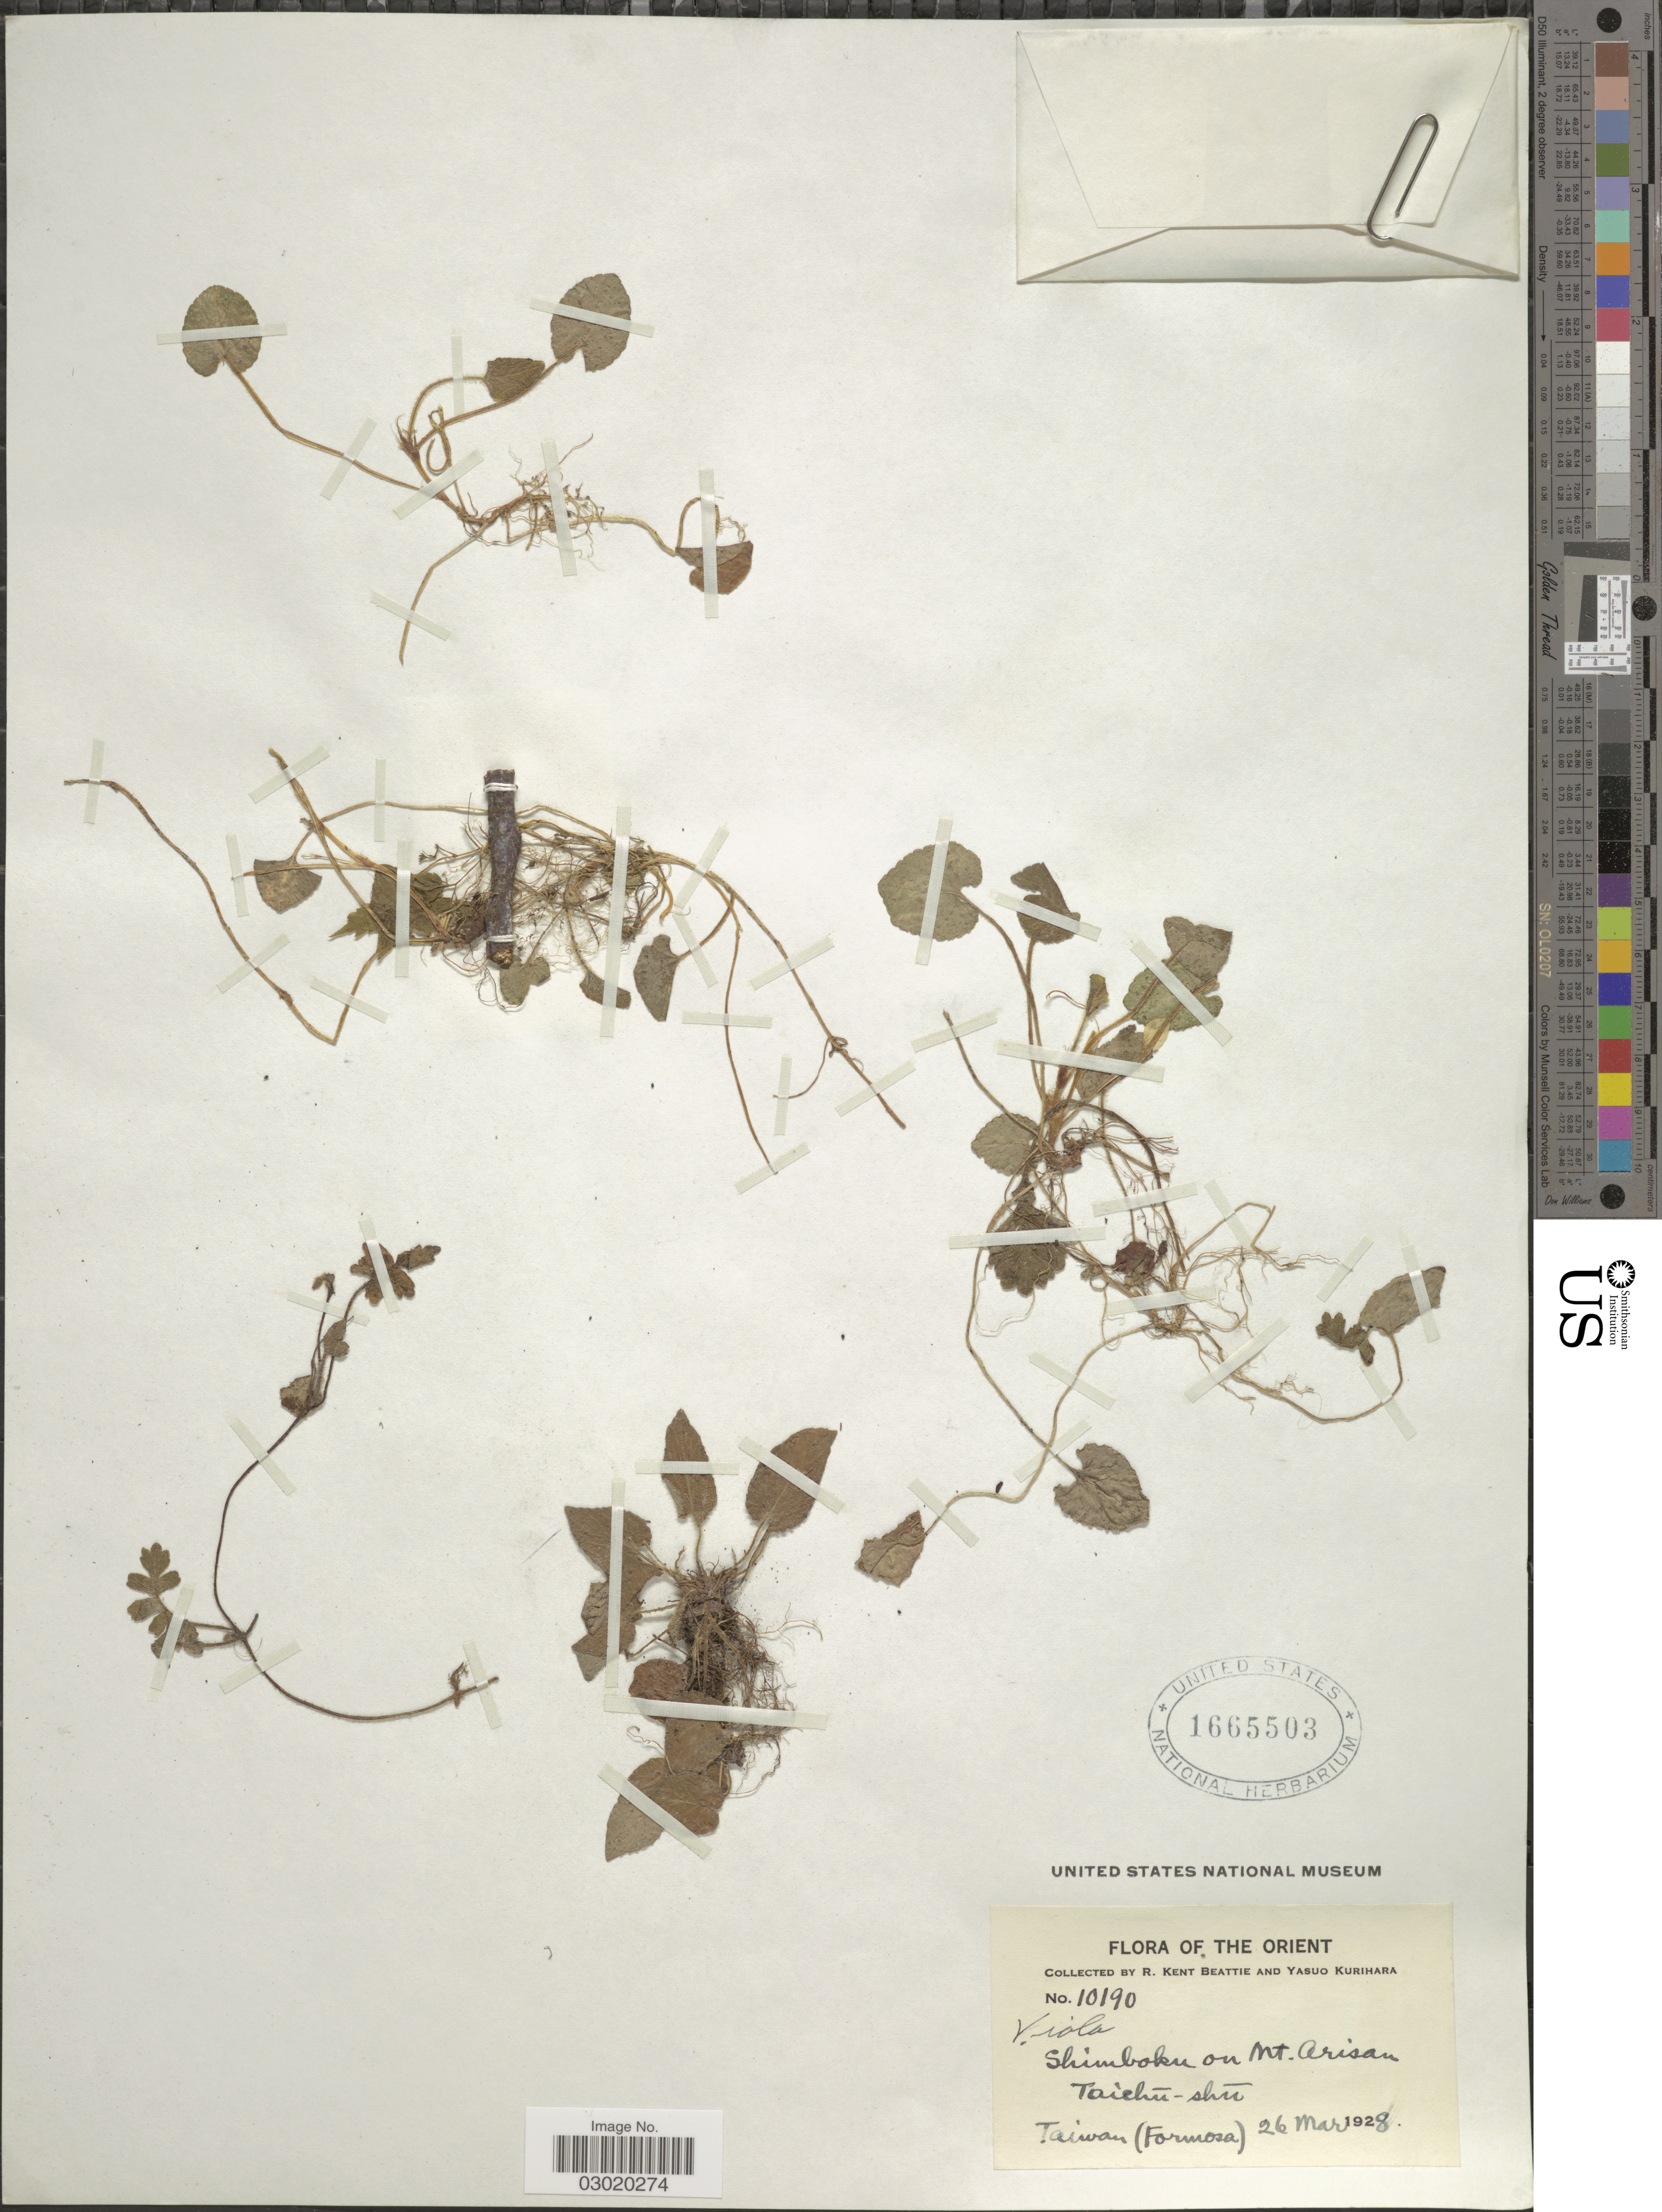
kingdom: Plantae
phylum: Tracheophyta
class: Magnoliopsida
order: Malpighiales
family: Violaceae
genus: Viola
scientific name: Viola sp.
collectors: R. K. Beattie & Y. Kurihara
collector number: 10190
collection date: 1928-03-26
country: Taiwan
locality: The Orient, Shimboku on Mt. Arisan, Taichu-shu, Formosa.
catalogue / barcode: US 1665503